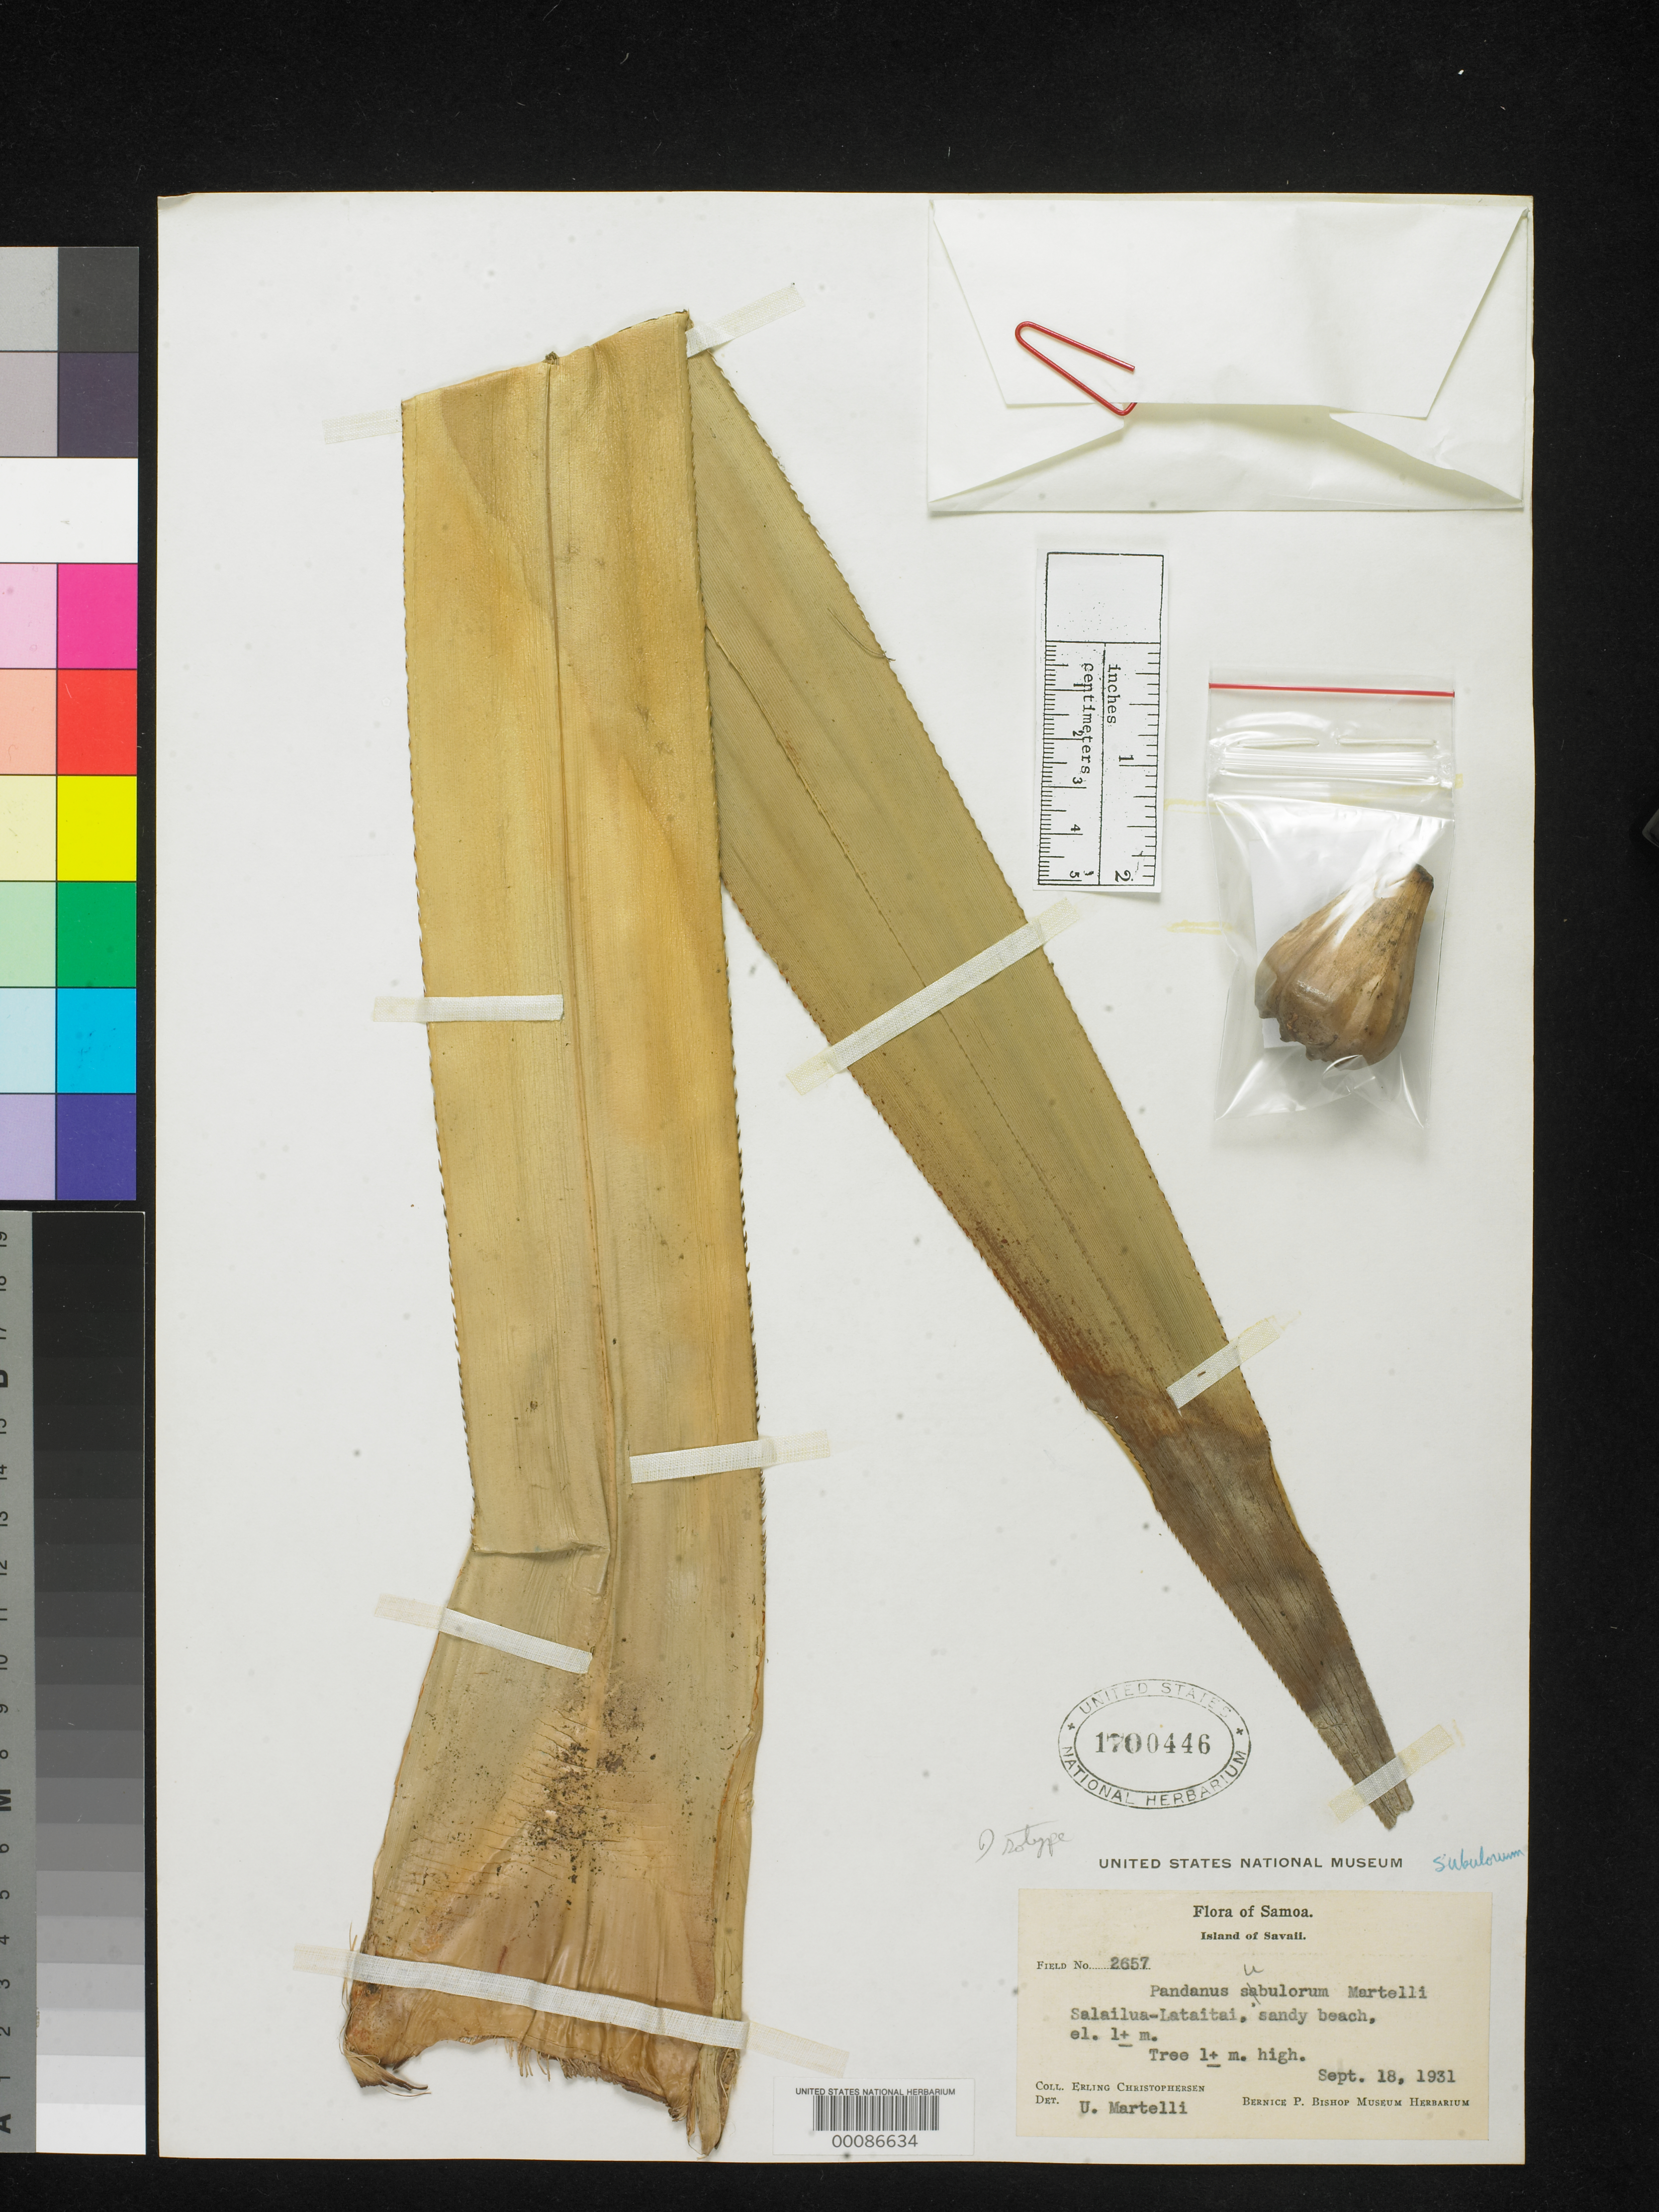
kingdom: Plantae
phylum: Tracheophyta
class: Liliopsida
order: Pandanales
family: Pandanaceae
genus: Pandanus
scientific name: Pandanus subulorum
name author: Martelli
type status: Isotype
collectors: E. Christophersen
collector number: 2657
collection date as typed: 18 Sep 1931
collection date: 1931-09-18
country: Samoa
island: Savai'i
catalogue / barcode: US 1700446